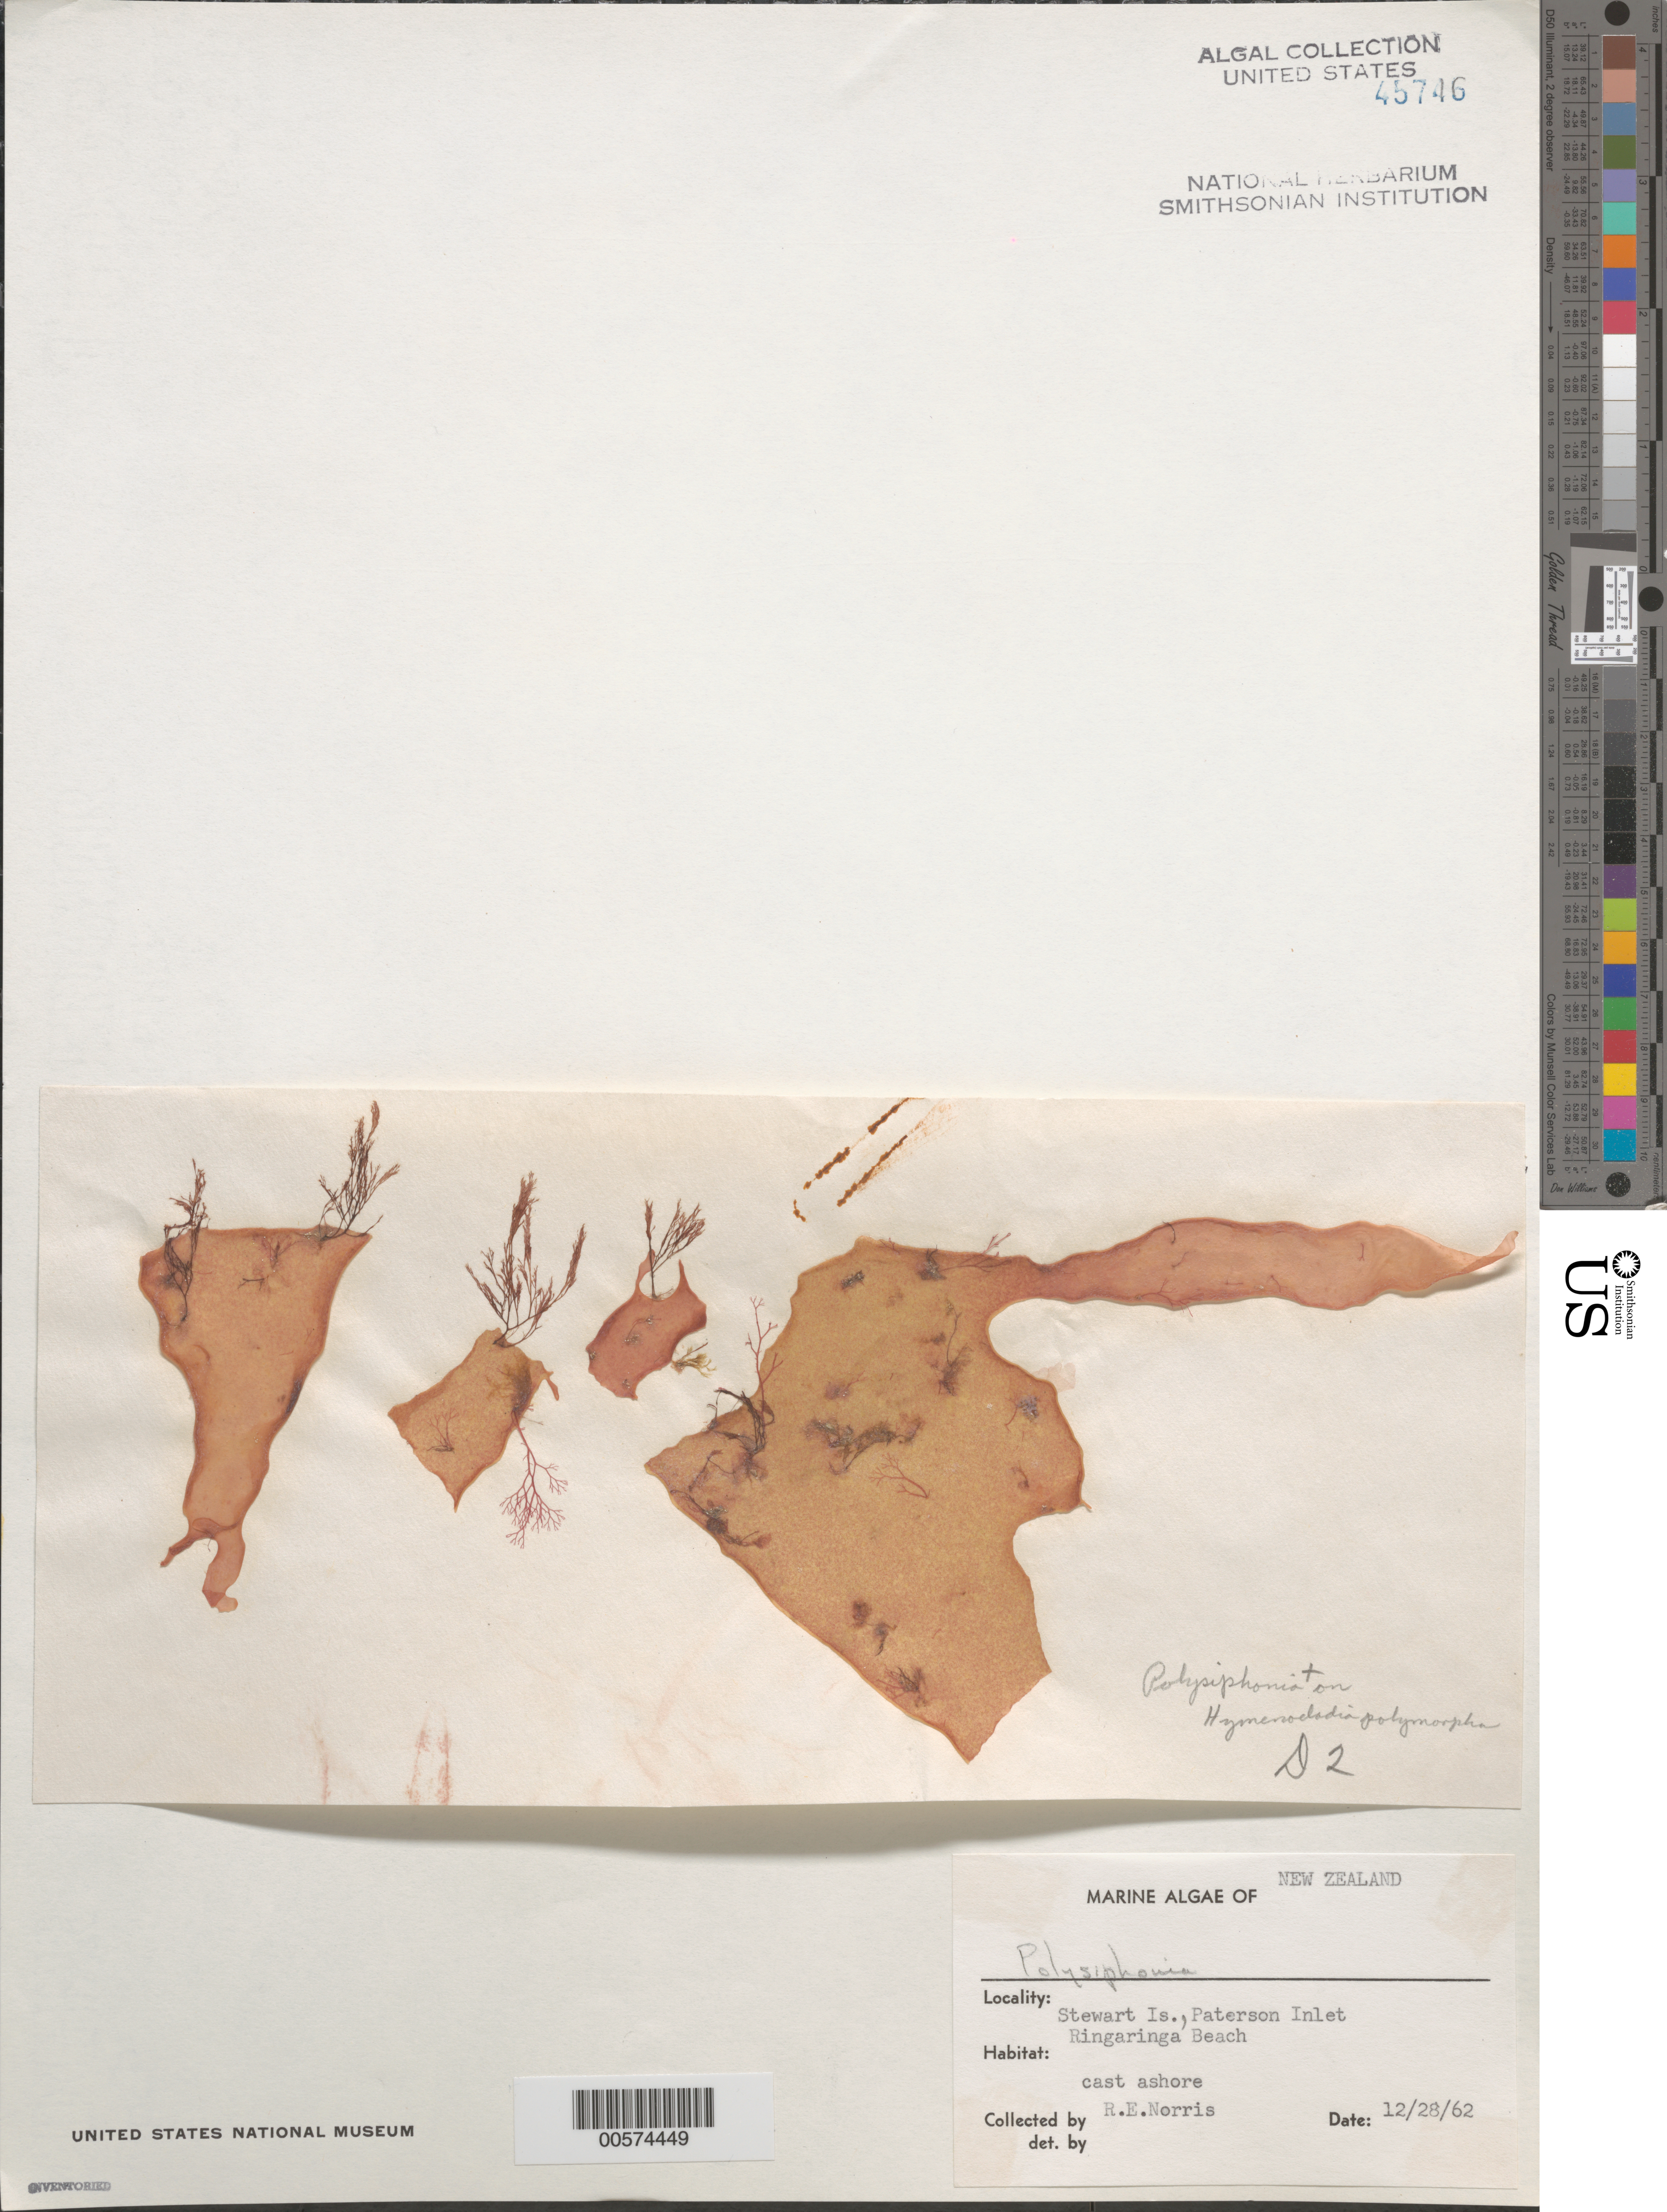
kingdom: Plantae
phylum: Rhodophyta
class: Florideophyceae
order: Ceramiales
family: Rhodomelaceae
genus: Polysiphonia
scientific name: Polysiphonia sp.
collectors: R. E. Norris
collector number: D2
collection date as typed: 28 Dec 1962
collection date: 1962-12-28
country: New Zealand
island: Stewart Island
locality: Ringaringa Beach, Paterson Inlet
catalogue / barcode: US 45746